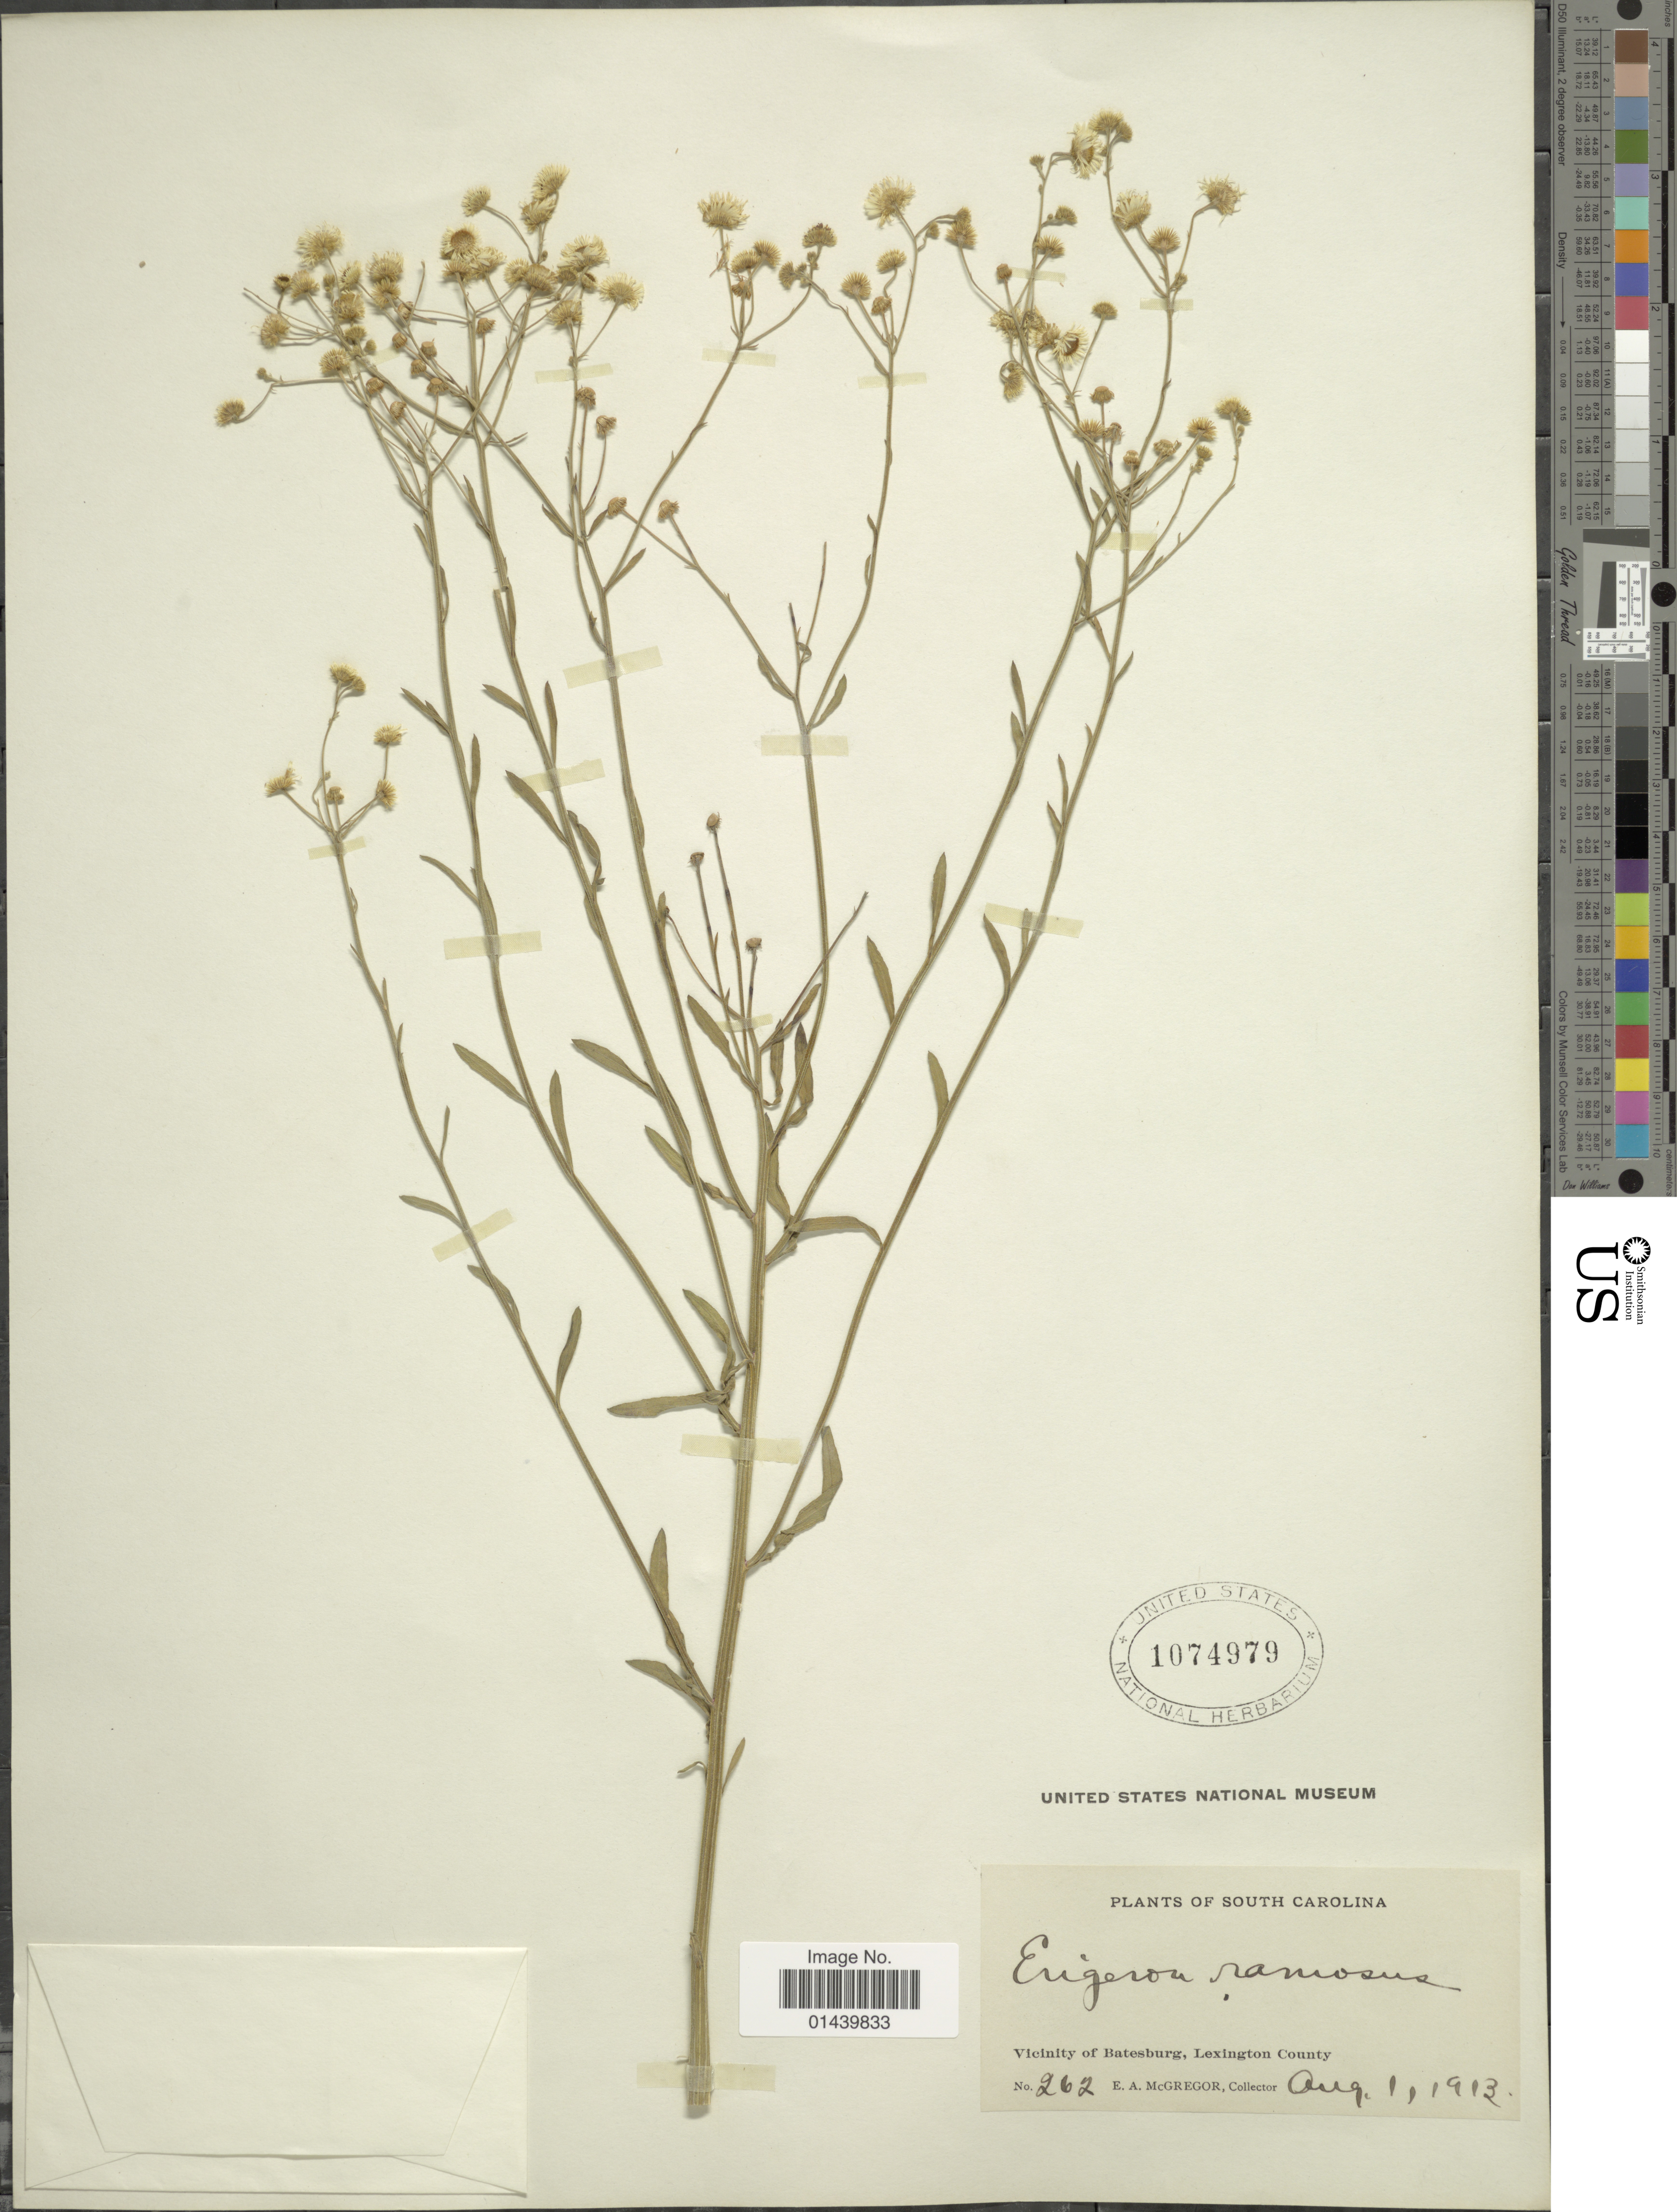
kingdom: Plantae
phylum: Tracheophyta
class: Magnoliopsida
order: Asterales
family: Asteraceae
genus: Erigeron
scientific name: Erigeron strigosus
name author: Muhl. ex Willd.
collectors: E. A. McGregor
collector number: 262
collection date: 1913-08-01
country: United States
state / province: South Carolina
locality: Vicinity of Batesburg, Lexington County.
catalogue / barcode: US 1074979